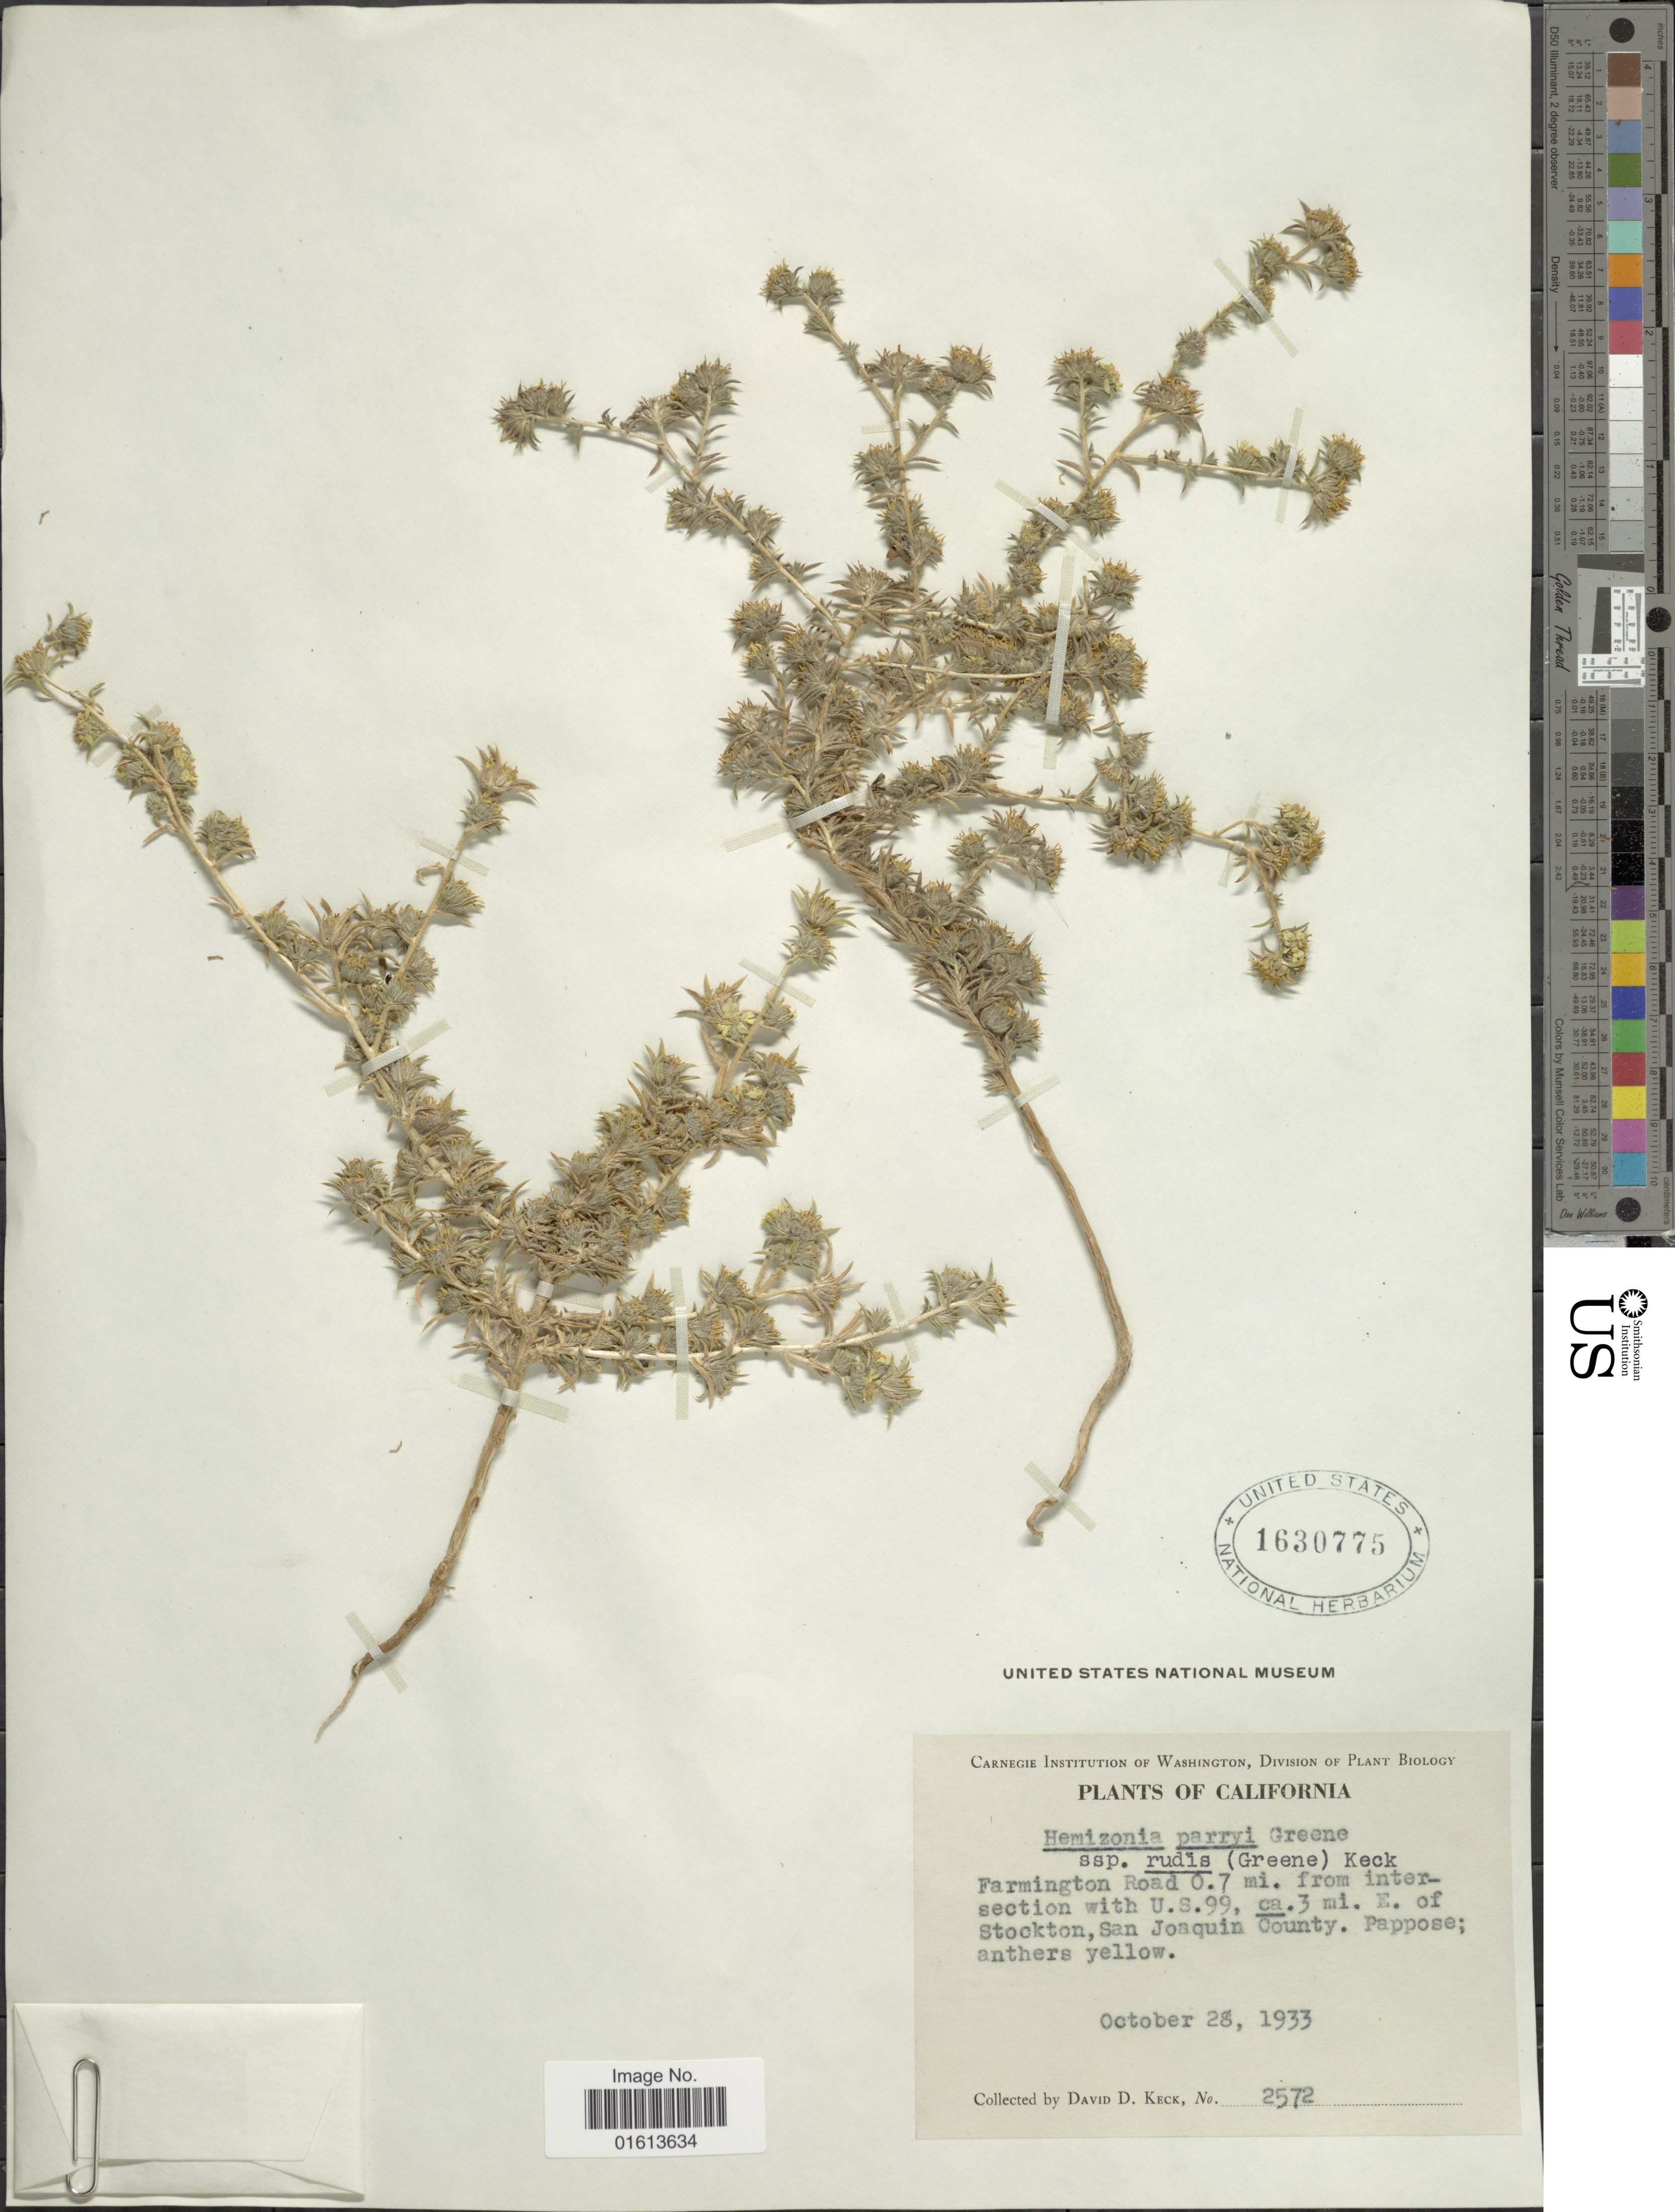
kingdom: Plantae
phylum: Tracheophyta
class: Magnoliopsida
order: Asterales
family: Asteraceae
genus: Hemizonia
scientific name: Hemizonia parryi subsp. rudis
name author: (Greene) D.D. Keck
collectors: D. D. Keck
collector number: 2572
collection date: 1933-10-28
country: United States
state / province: California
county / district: San Joaquin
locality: California. Farmington Road 0.7 mi. from intersection with U.S.99, ca. 3 mi. E. of Stockton, San Joaquin County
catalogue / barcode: US 1630775